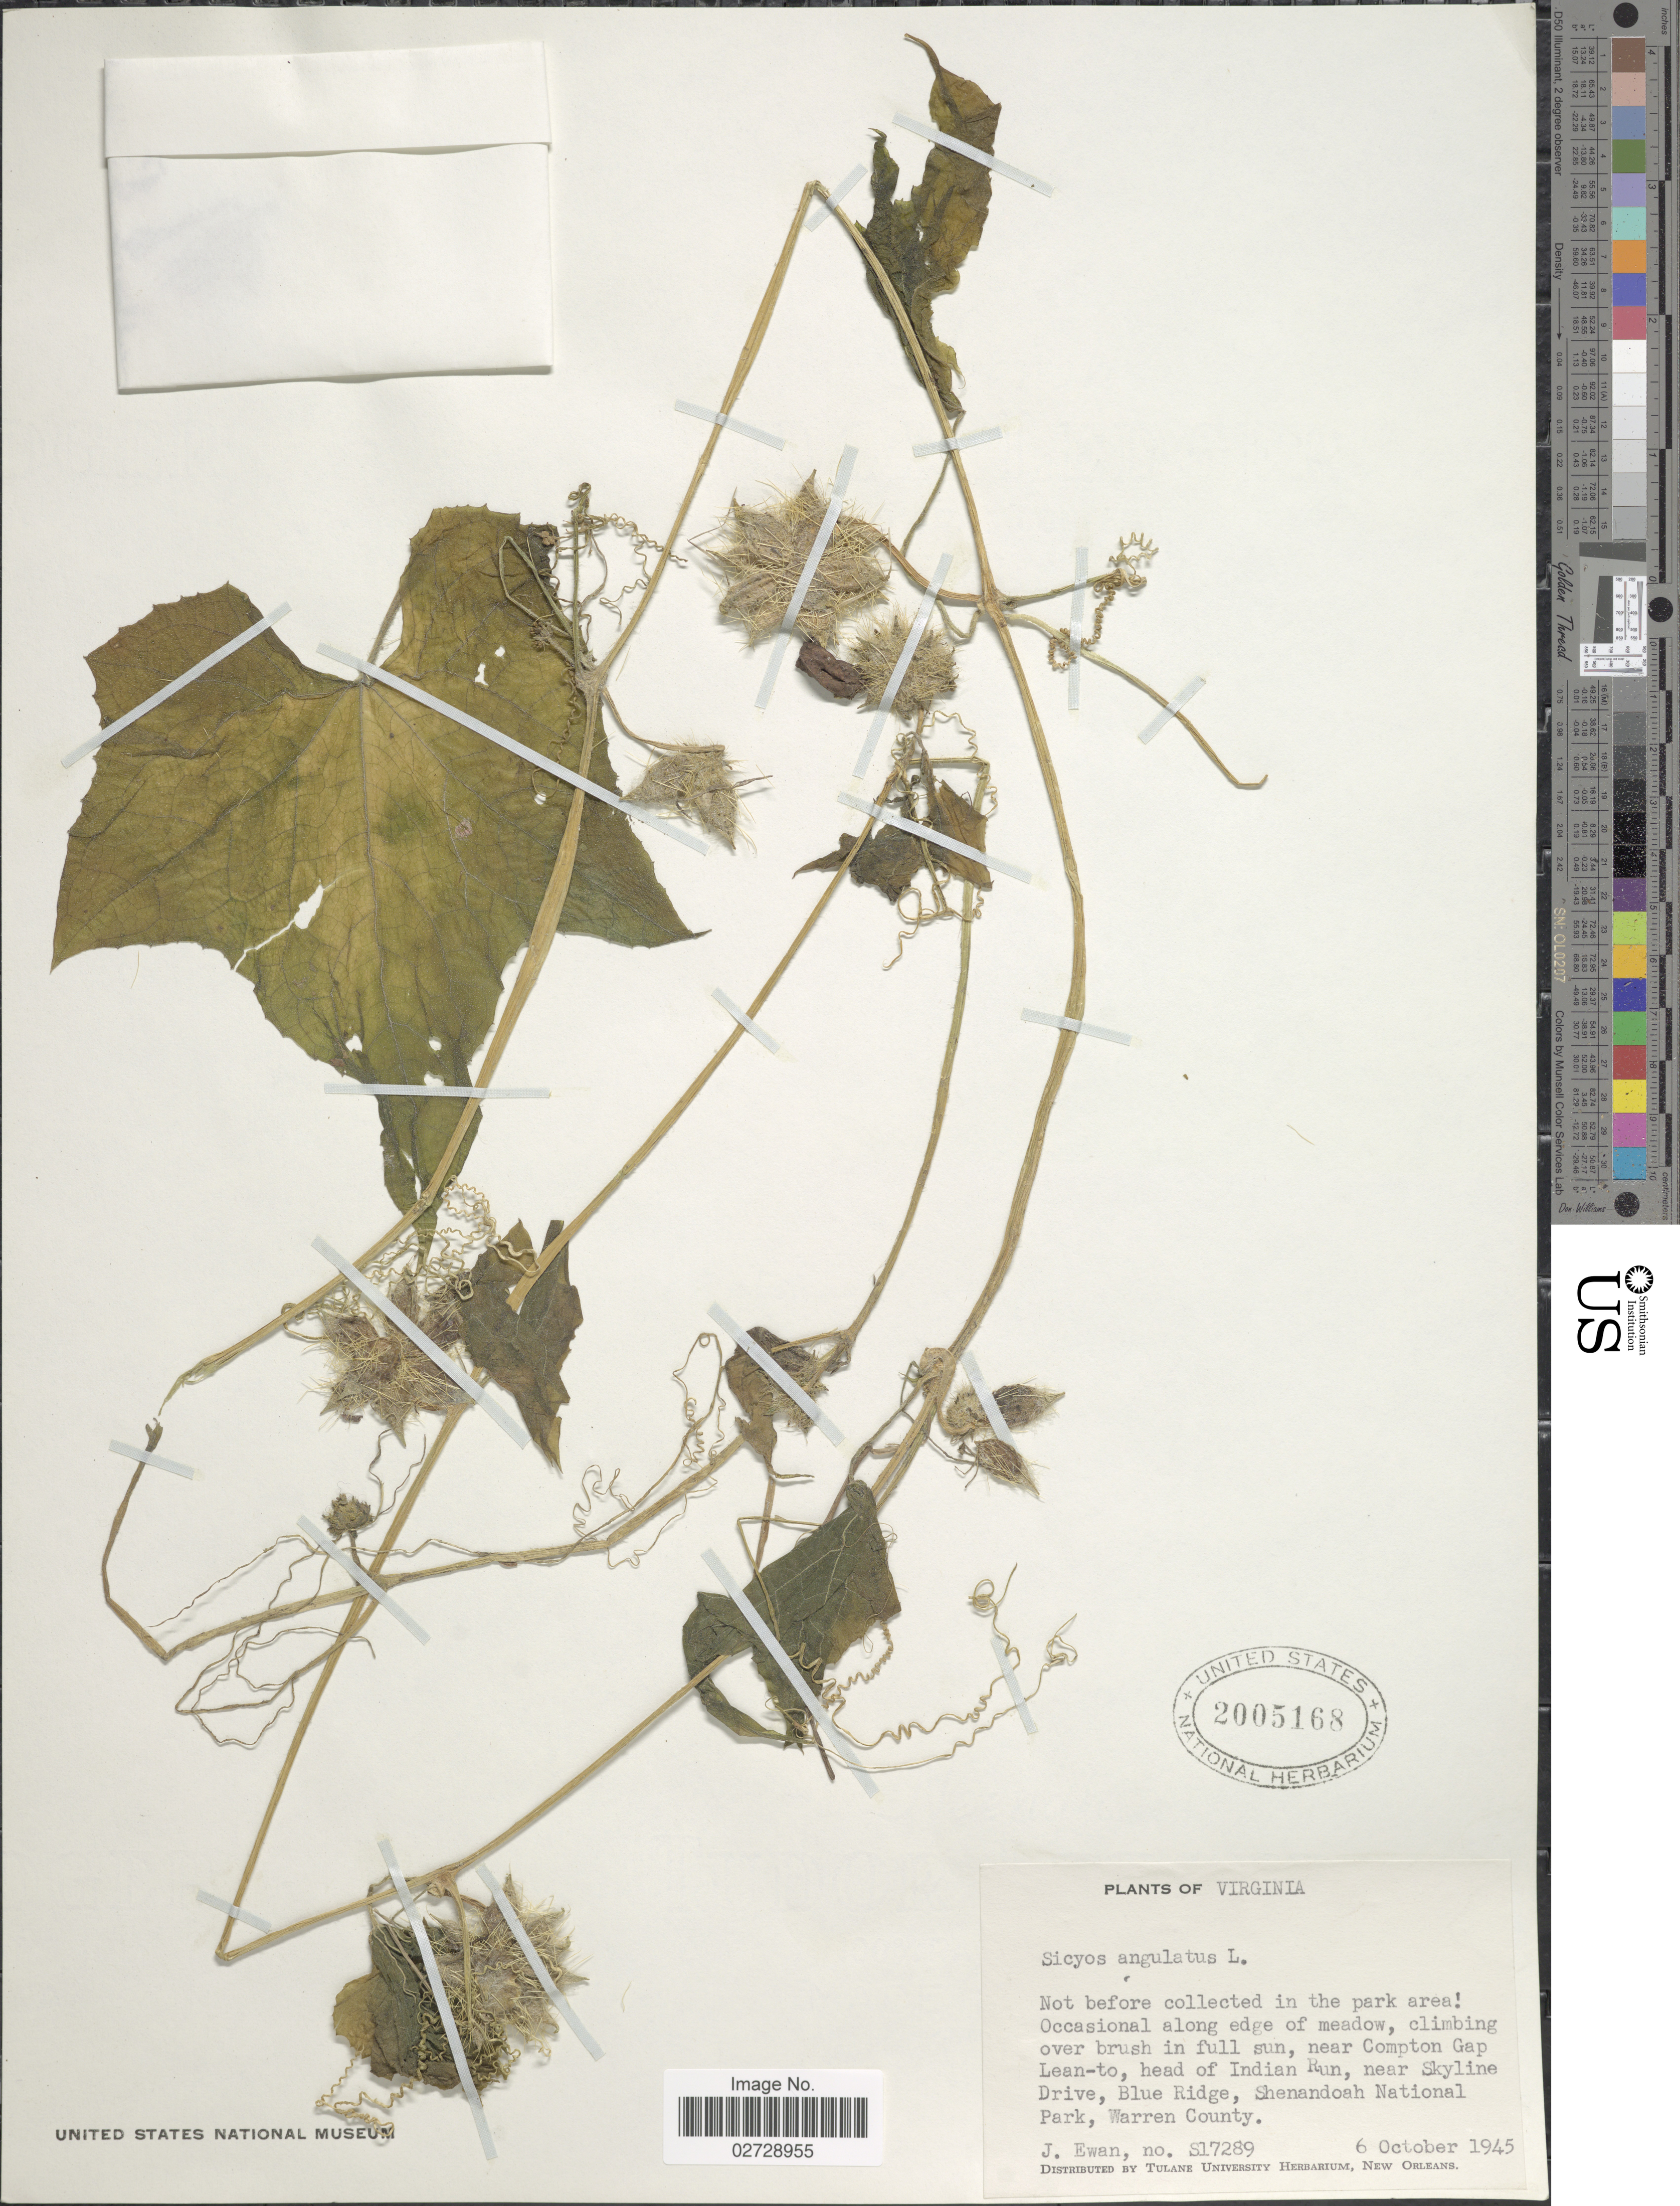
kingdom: Plantae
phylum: Tracheophyta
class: Magnoliopsida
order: Cucurbitales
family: Cucurbitaceae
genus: Sicyos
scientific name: Sicyos angulatus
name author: L.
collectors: J. A. Ewan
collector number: S17289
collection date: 1945-10-06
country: United States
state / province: Virginia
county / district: Warren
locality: Near Compton Gap Lean-to, head of Indian Run, near Skyline Drive, Blue Ridge, Shenandoah National Park, Warren County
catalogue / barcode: US 2005168